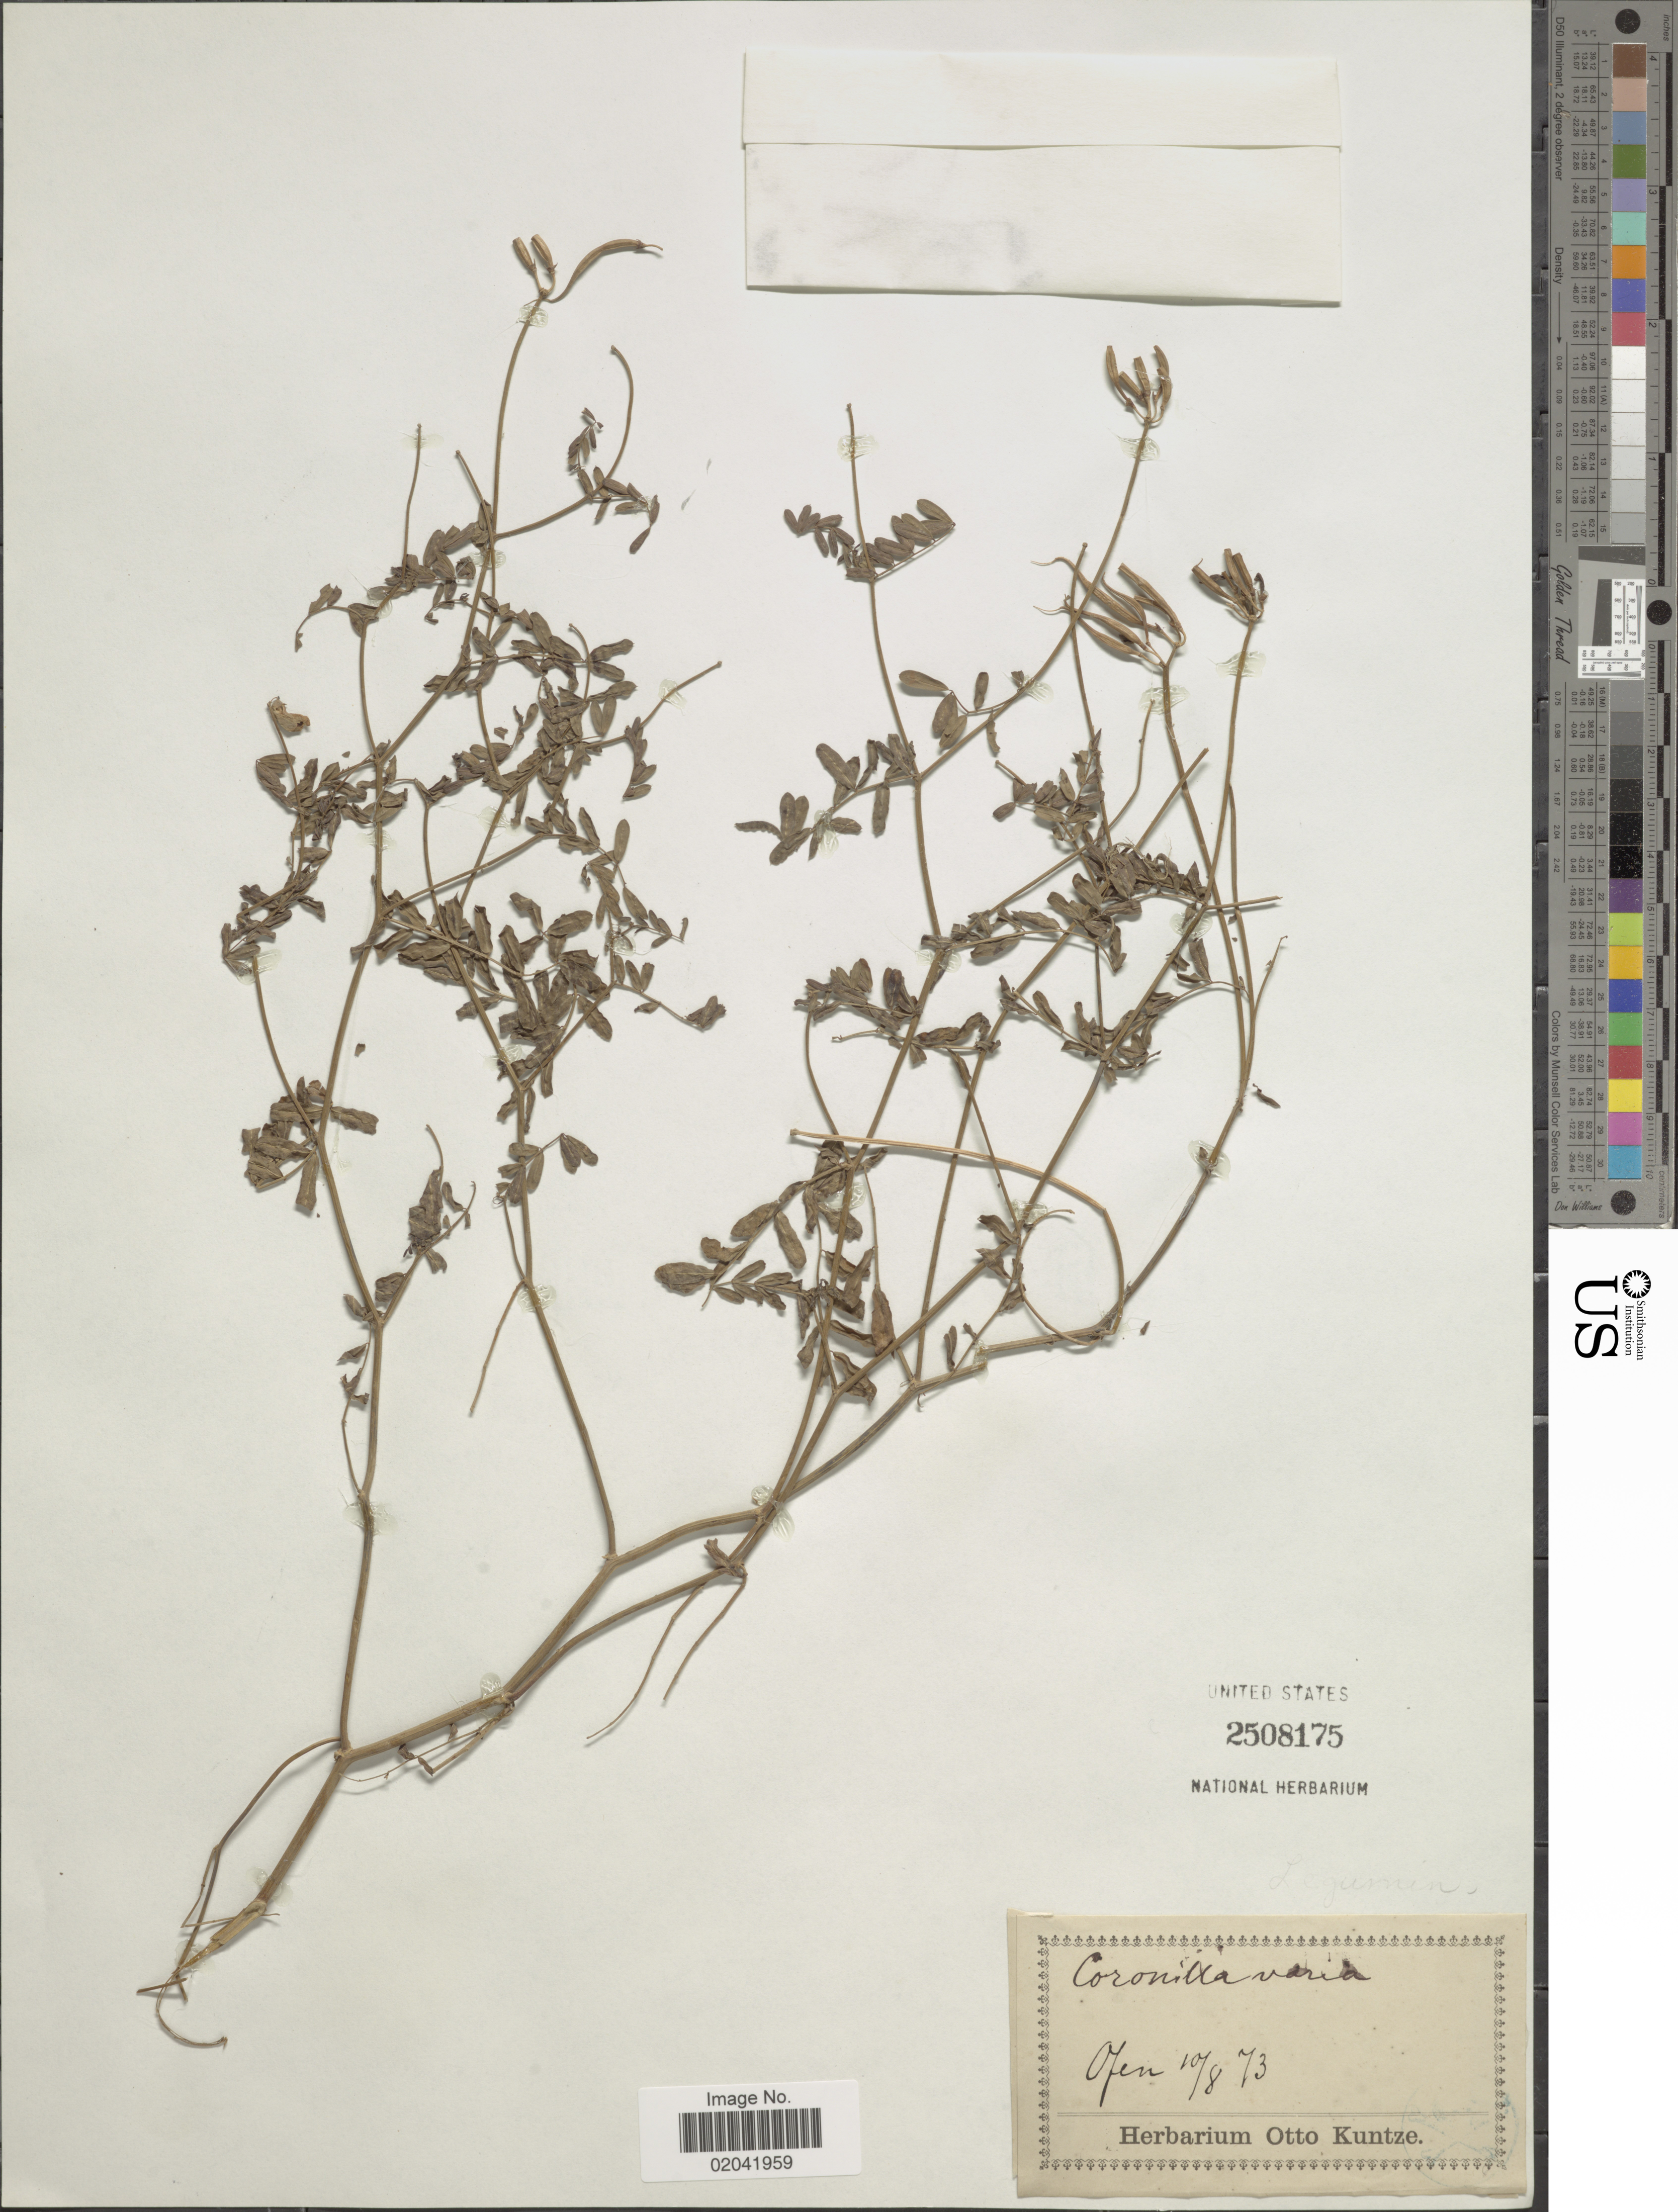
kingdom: Plantae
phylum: Tracheophyta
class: Magnoliopsida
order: Fabales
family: Fabaceae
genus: Coronilla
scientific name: Coronilla varia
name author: L.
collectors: ex Herb. O. Kuntze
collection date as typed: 10/8 73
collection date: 1873-08-10 or 1873-10-08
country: Hungary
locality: Ofen [Hungary?]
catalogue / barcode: US 2508175